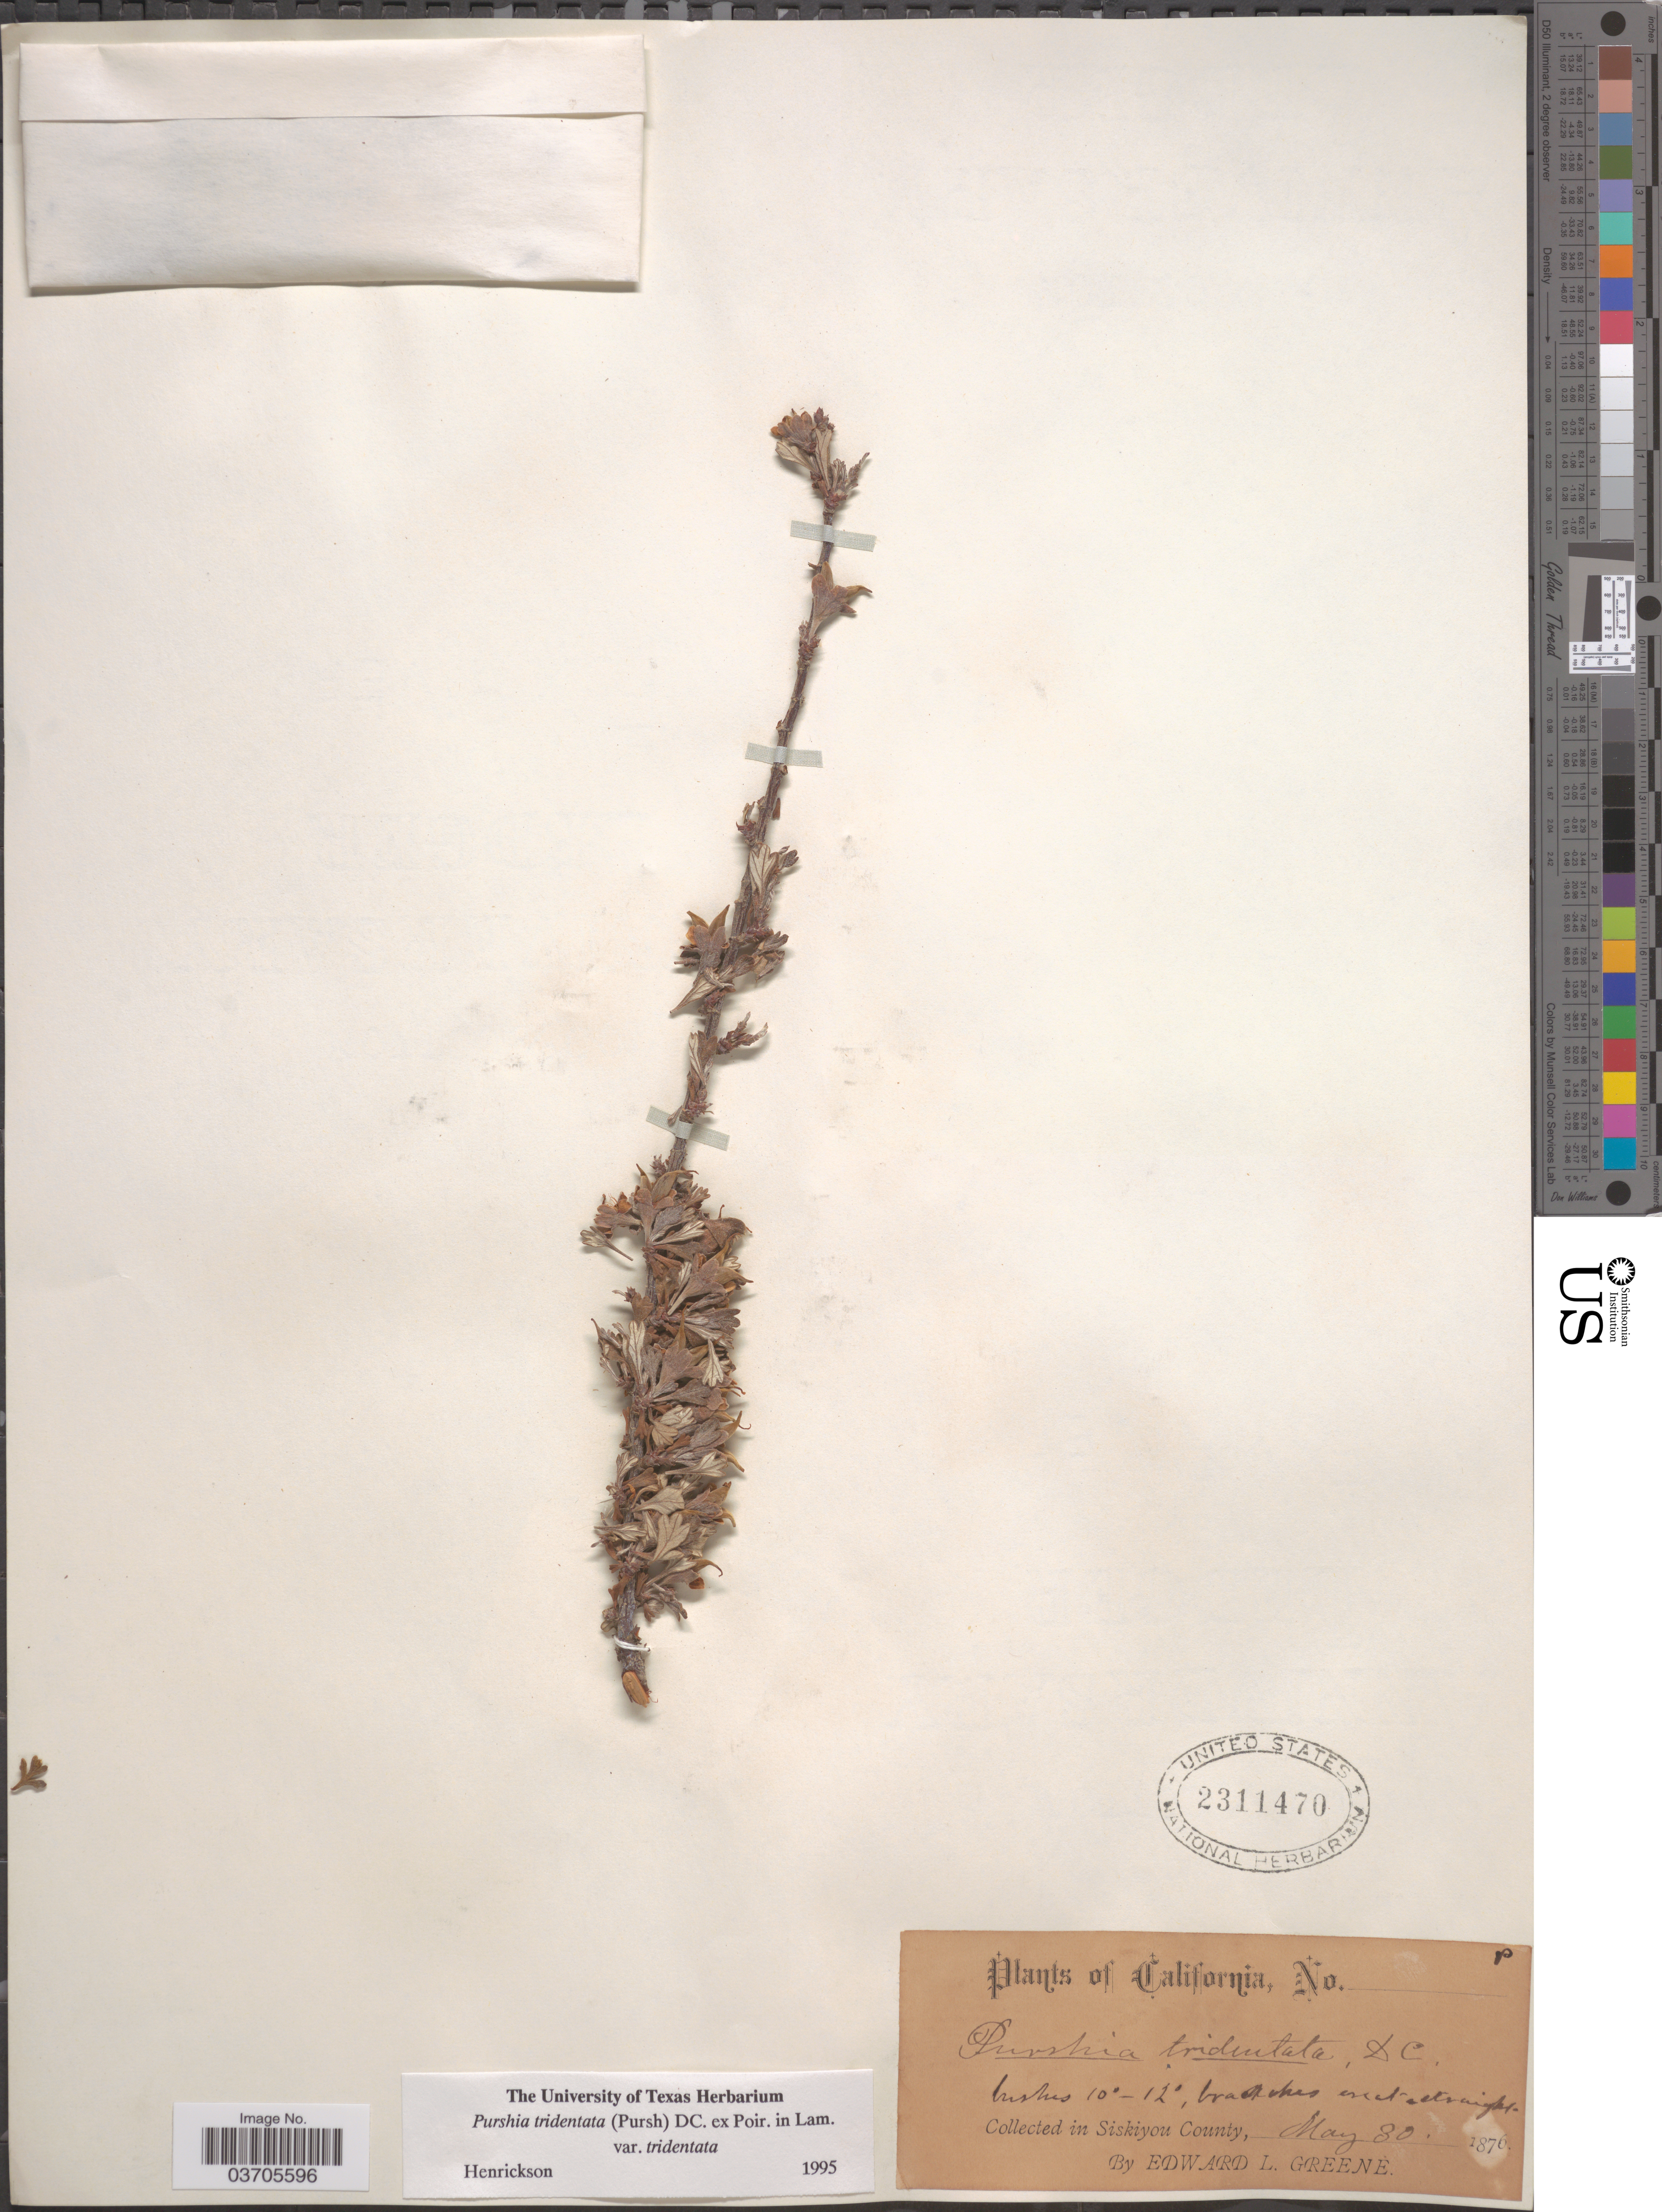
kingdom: Plantae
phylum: Tracheophyta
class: Magnoliopsida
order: Rosales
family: Rosaceae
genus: Purshia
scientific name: Purshia tridentata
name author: (Pursh) DC.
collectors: E. L. Greene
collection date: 1876-05-30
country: United States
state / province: California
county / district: Siskiyou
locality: Siskiyou County.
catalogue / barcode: US 2311470